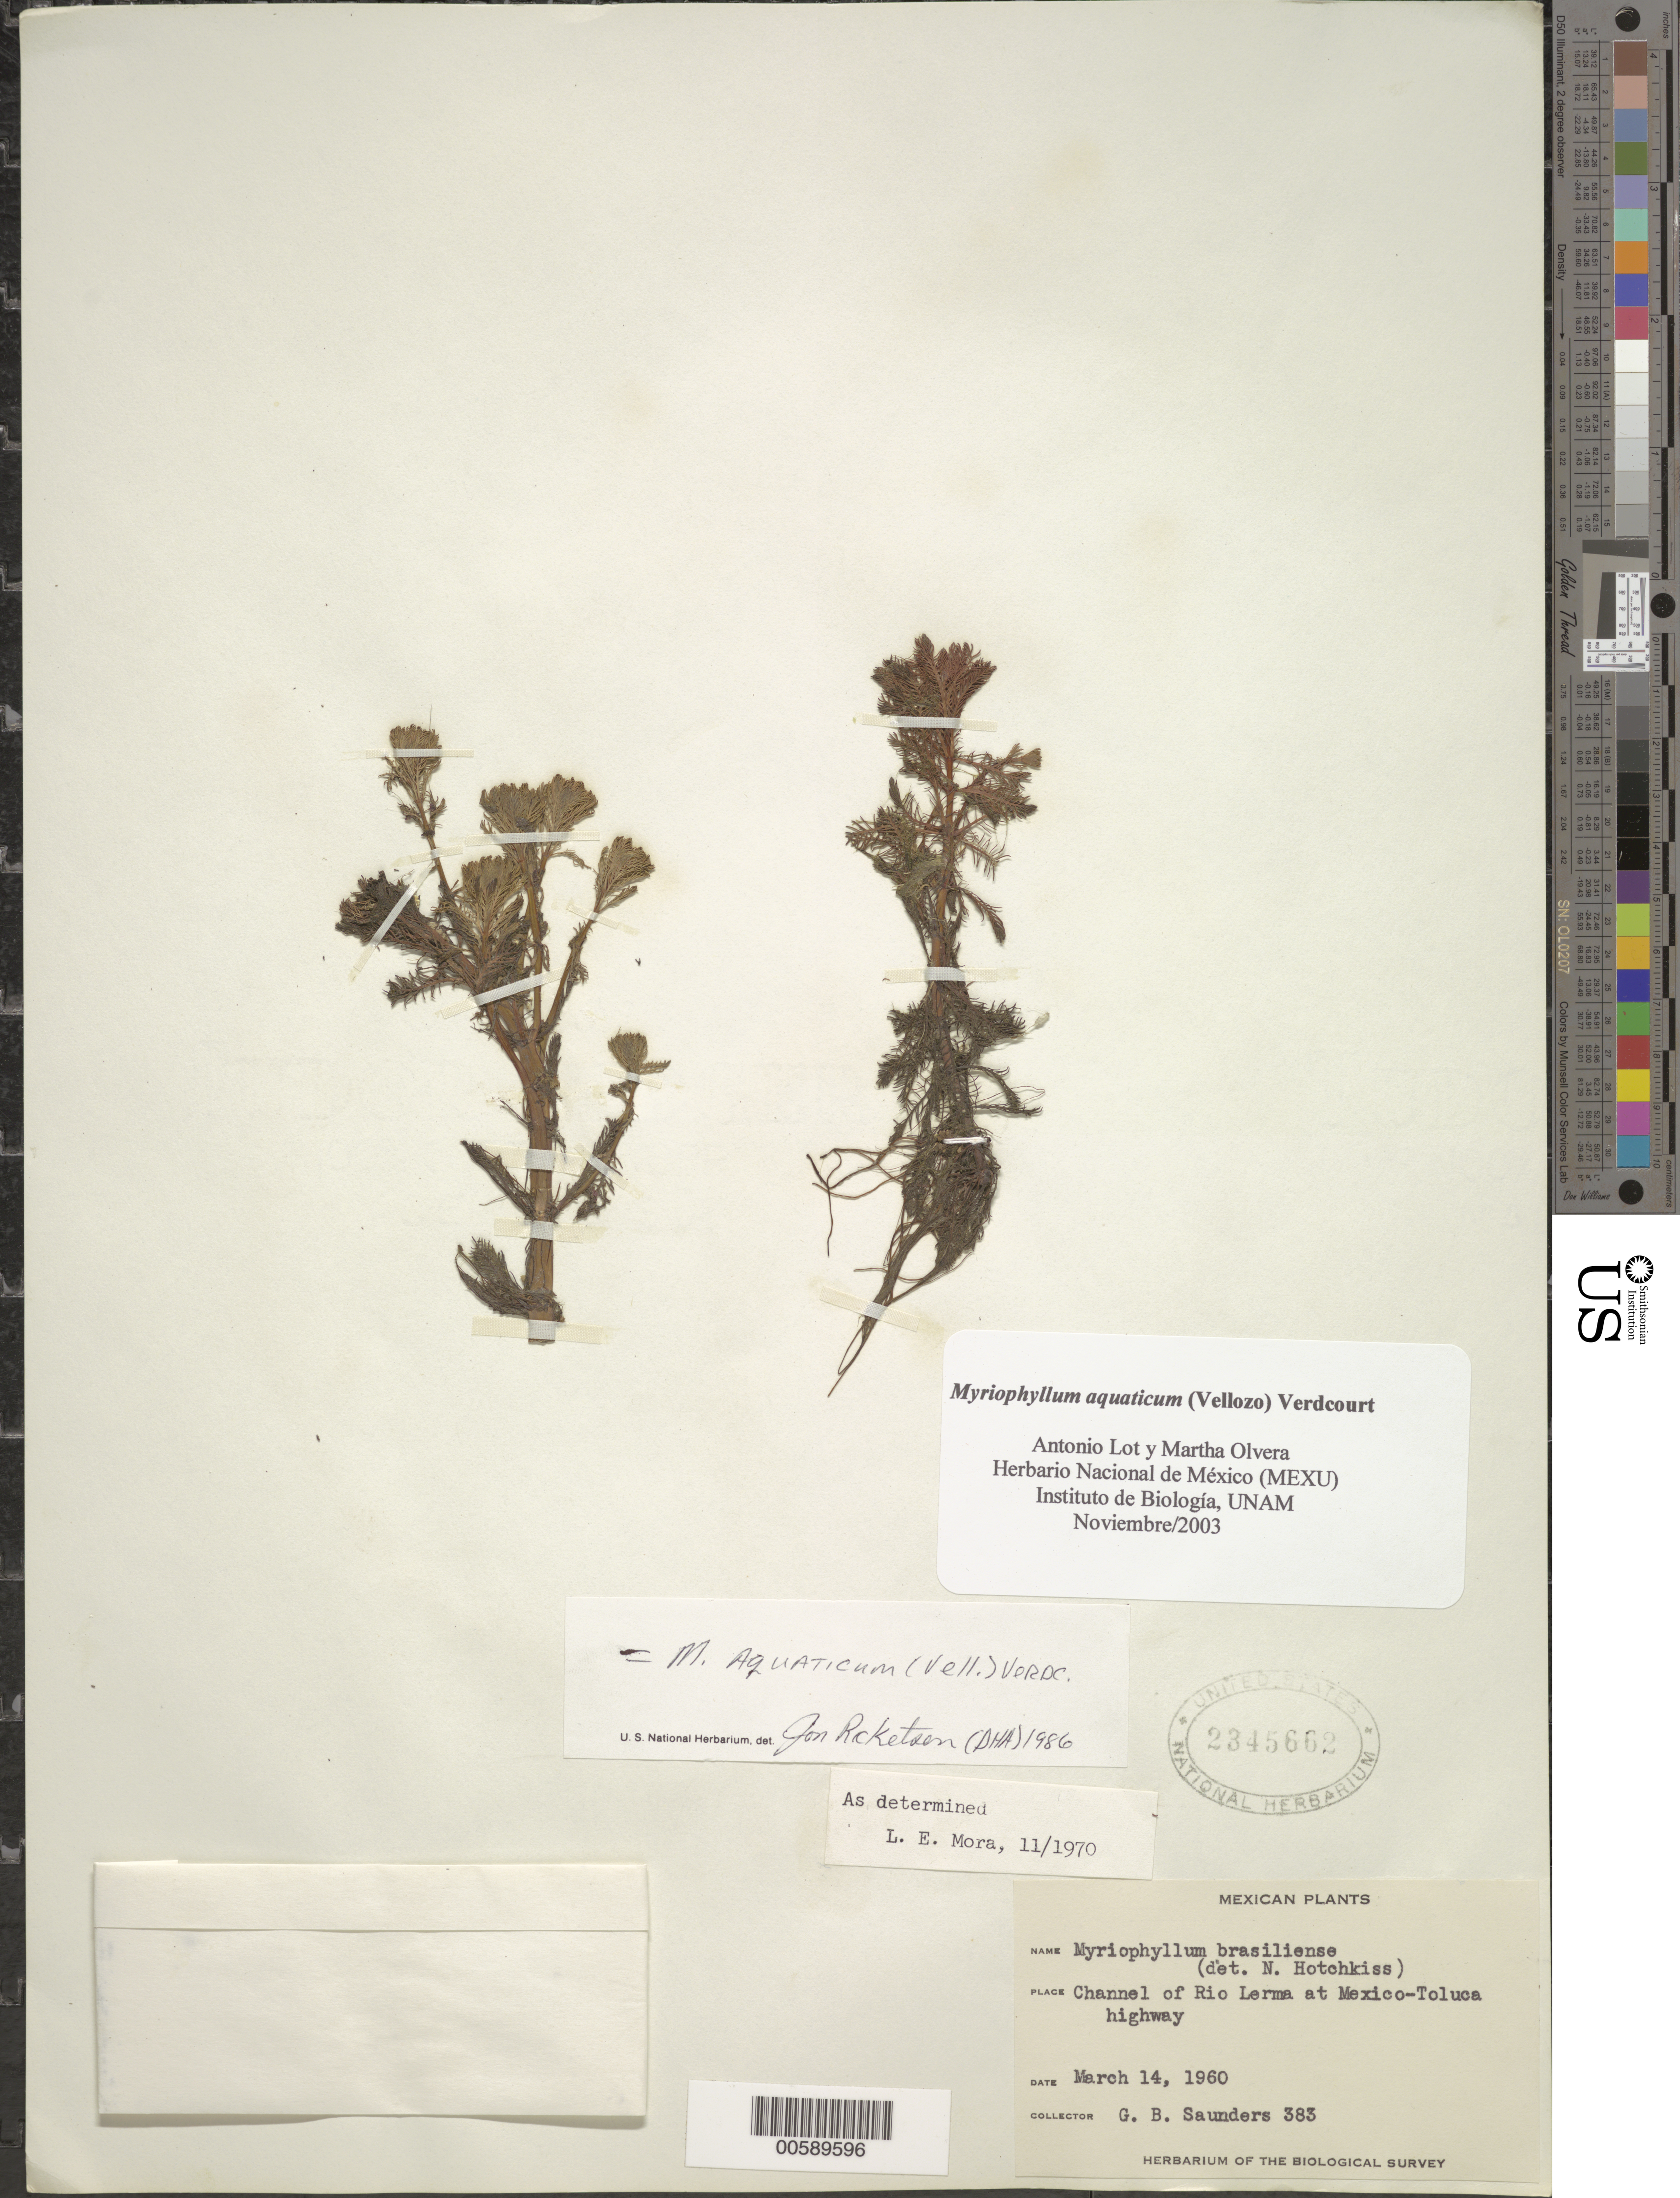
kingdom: Plantae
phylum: Tracheophyta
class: Magnoliopsida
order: Saxifragales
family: Haloragaceae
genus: Myriophyllum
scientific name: Myriophyllum aquaticum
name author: (Vell.) Verdc.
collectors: G. B. Saunders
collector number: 383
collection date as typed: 14 Mar 1960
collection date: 1960-03-14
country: Mexico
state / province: México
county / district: Toluca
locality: Mexico - Toluca highway, channel of Rio Lerma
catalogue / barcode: US 2345662